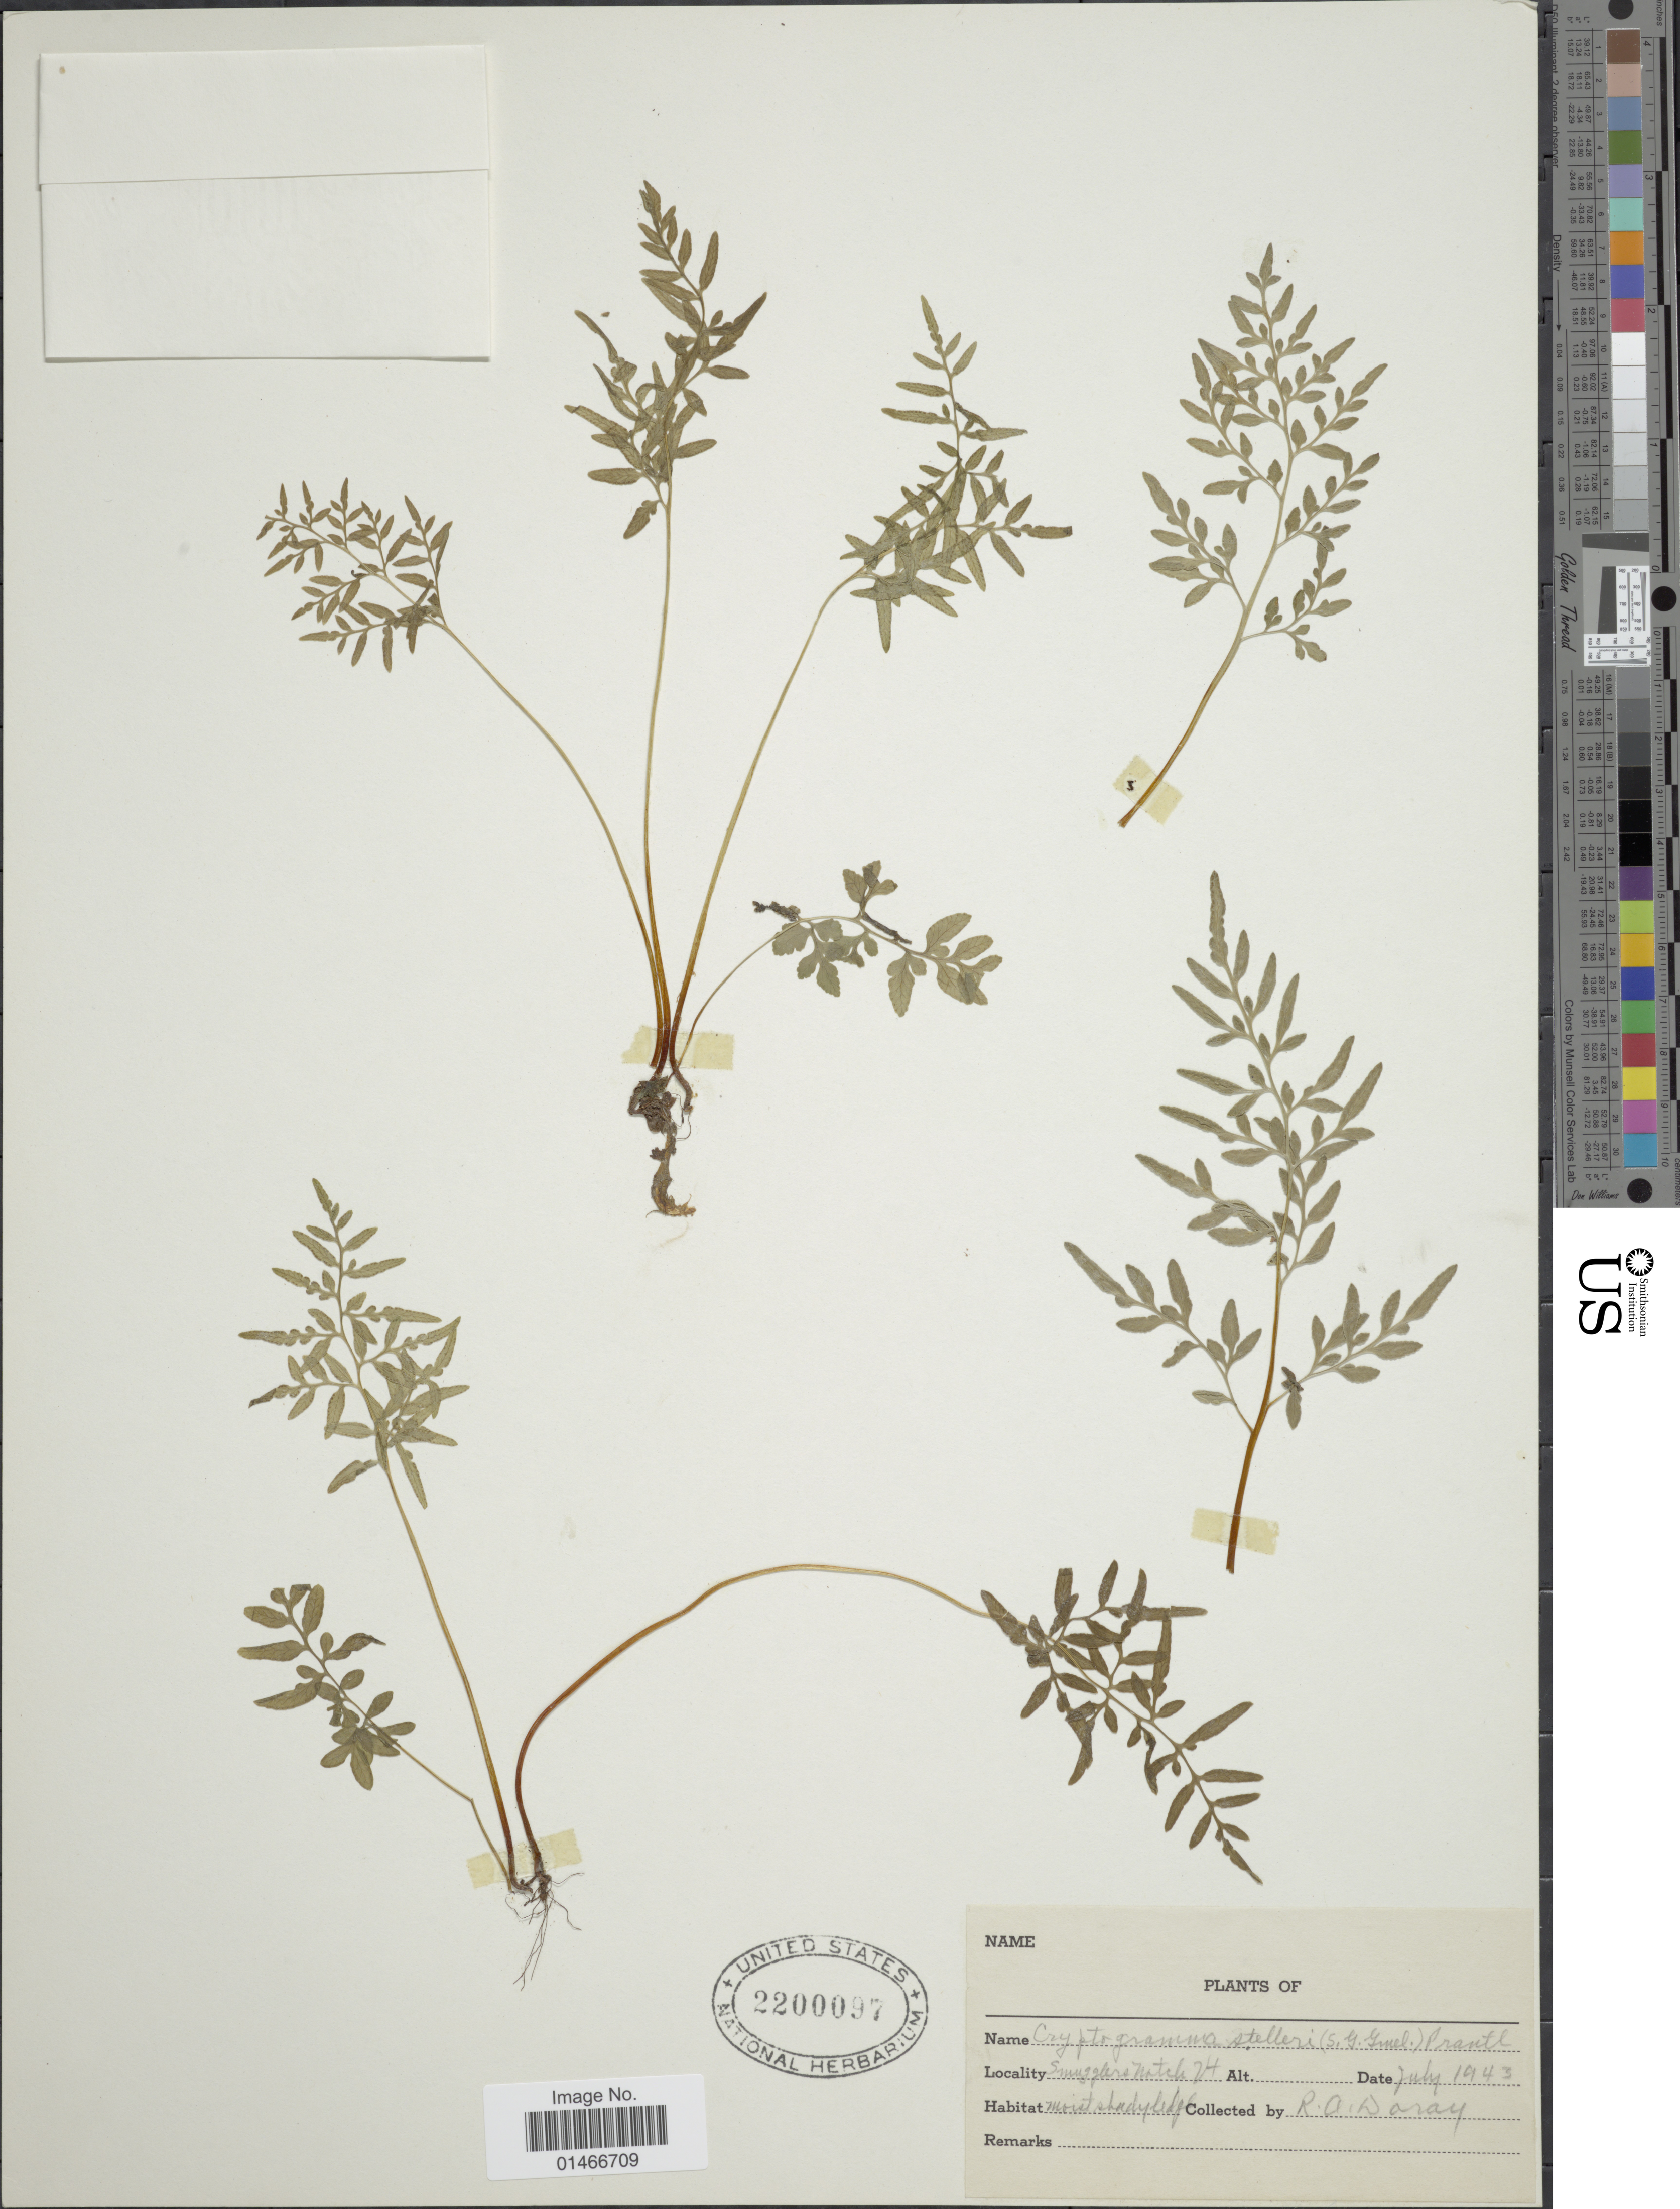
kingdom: Plantae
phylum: Tracheophyta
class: Polypodiopsida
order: Polypodiales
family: Pteridaceae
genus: Cryptogramma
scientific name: Cryptogramma stelleri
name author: (S.G. Gmel.) Prantl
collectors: R. Doray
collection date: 1943-07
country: United States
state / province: Vermont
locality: Smugglers Match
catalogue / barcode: US 2200097